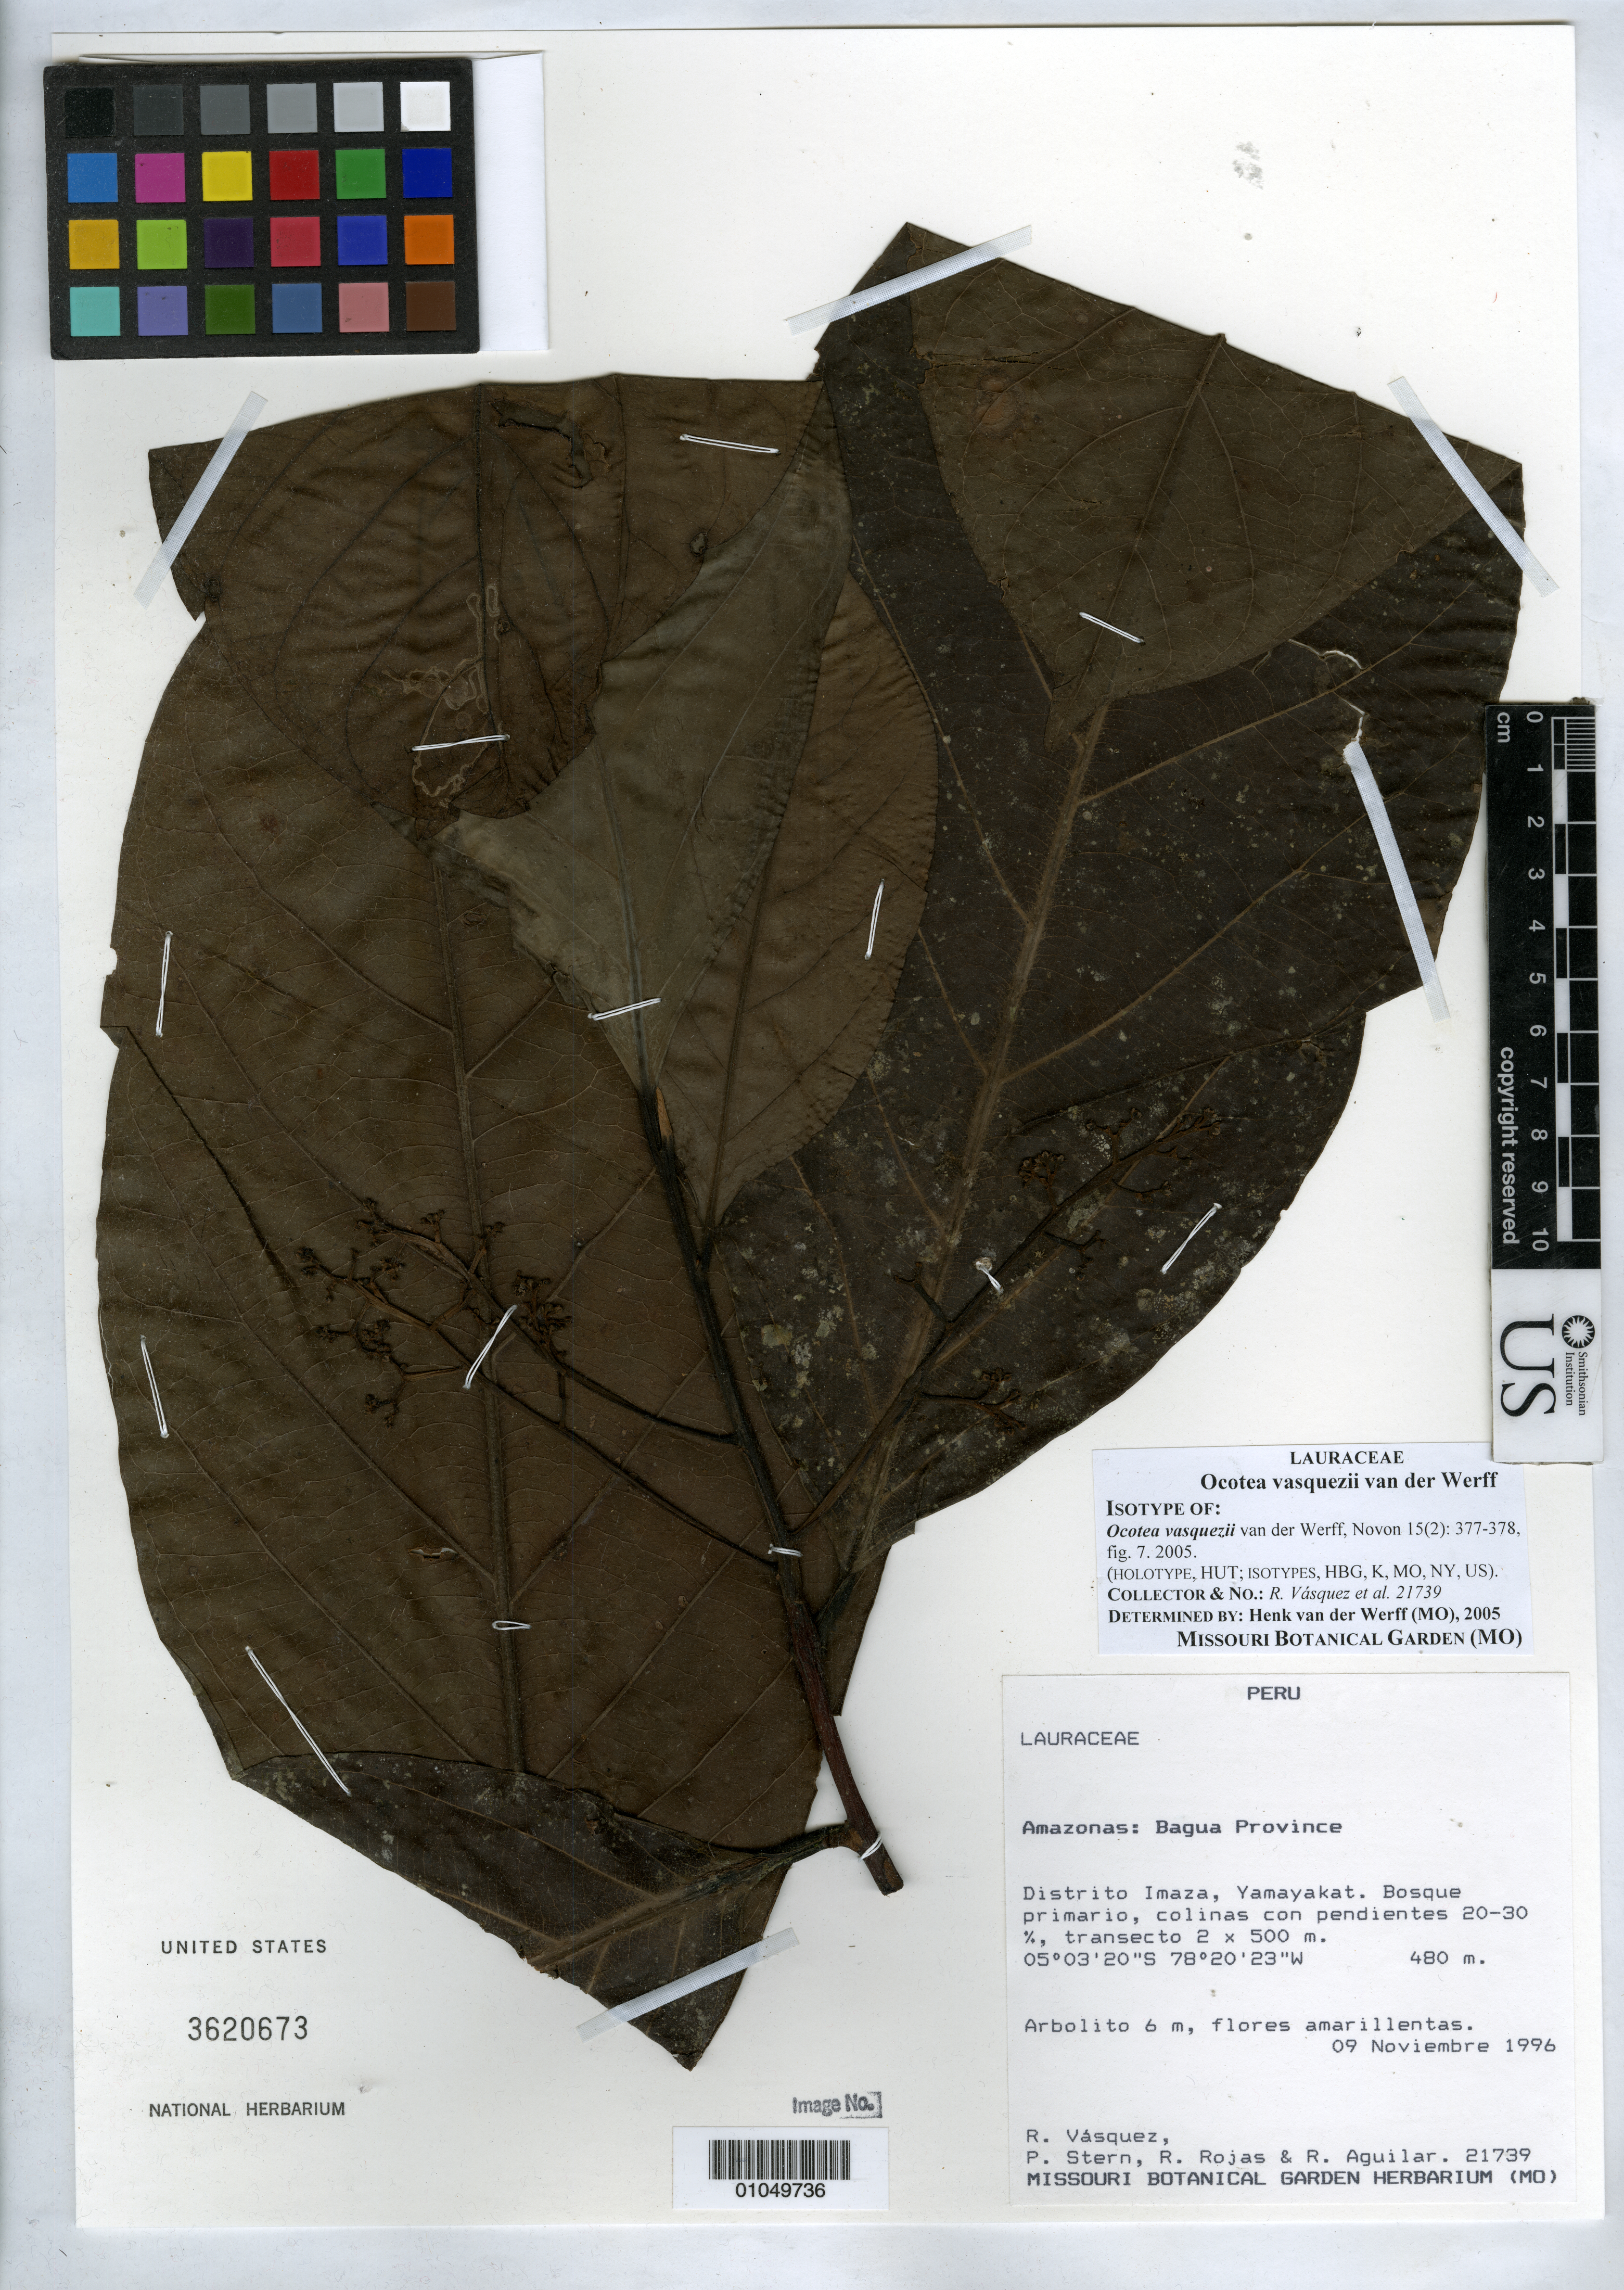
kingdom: Plantae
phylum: Tracheophyta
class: Magnoliopsida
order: Laurales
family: Lauraceae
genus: Ocotea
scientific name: Ocotea vasquezii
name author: van der Werff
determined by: van der Werff, H., (MO), Missouri Botanical Garden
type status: Isotype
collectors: R. Vásquez & et al.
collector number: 21739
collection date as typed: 09 Nov 1996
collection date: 1996-11-09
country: Peru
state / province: Amazonas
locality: Amazonas: Bagua Province. Distrito Imaza, Yamayakat.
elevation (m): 480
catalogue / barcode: US 3620673